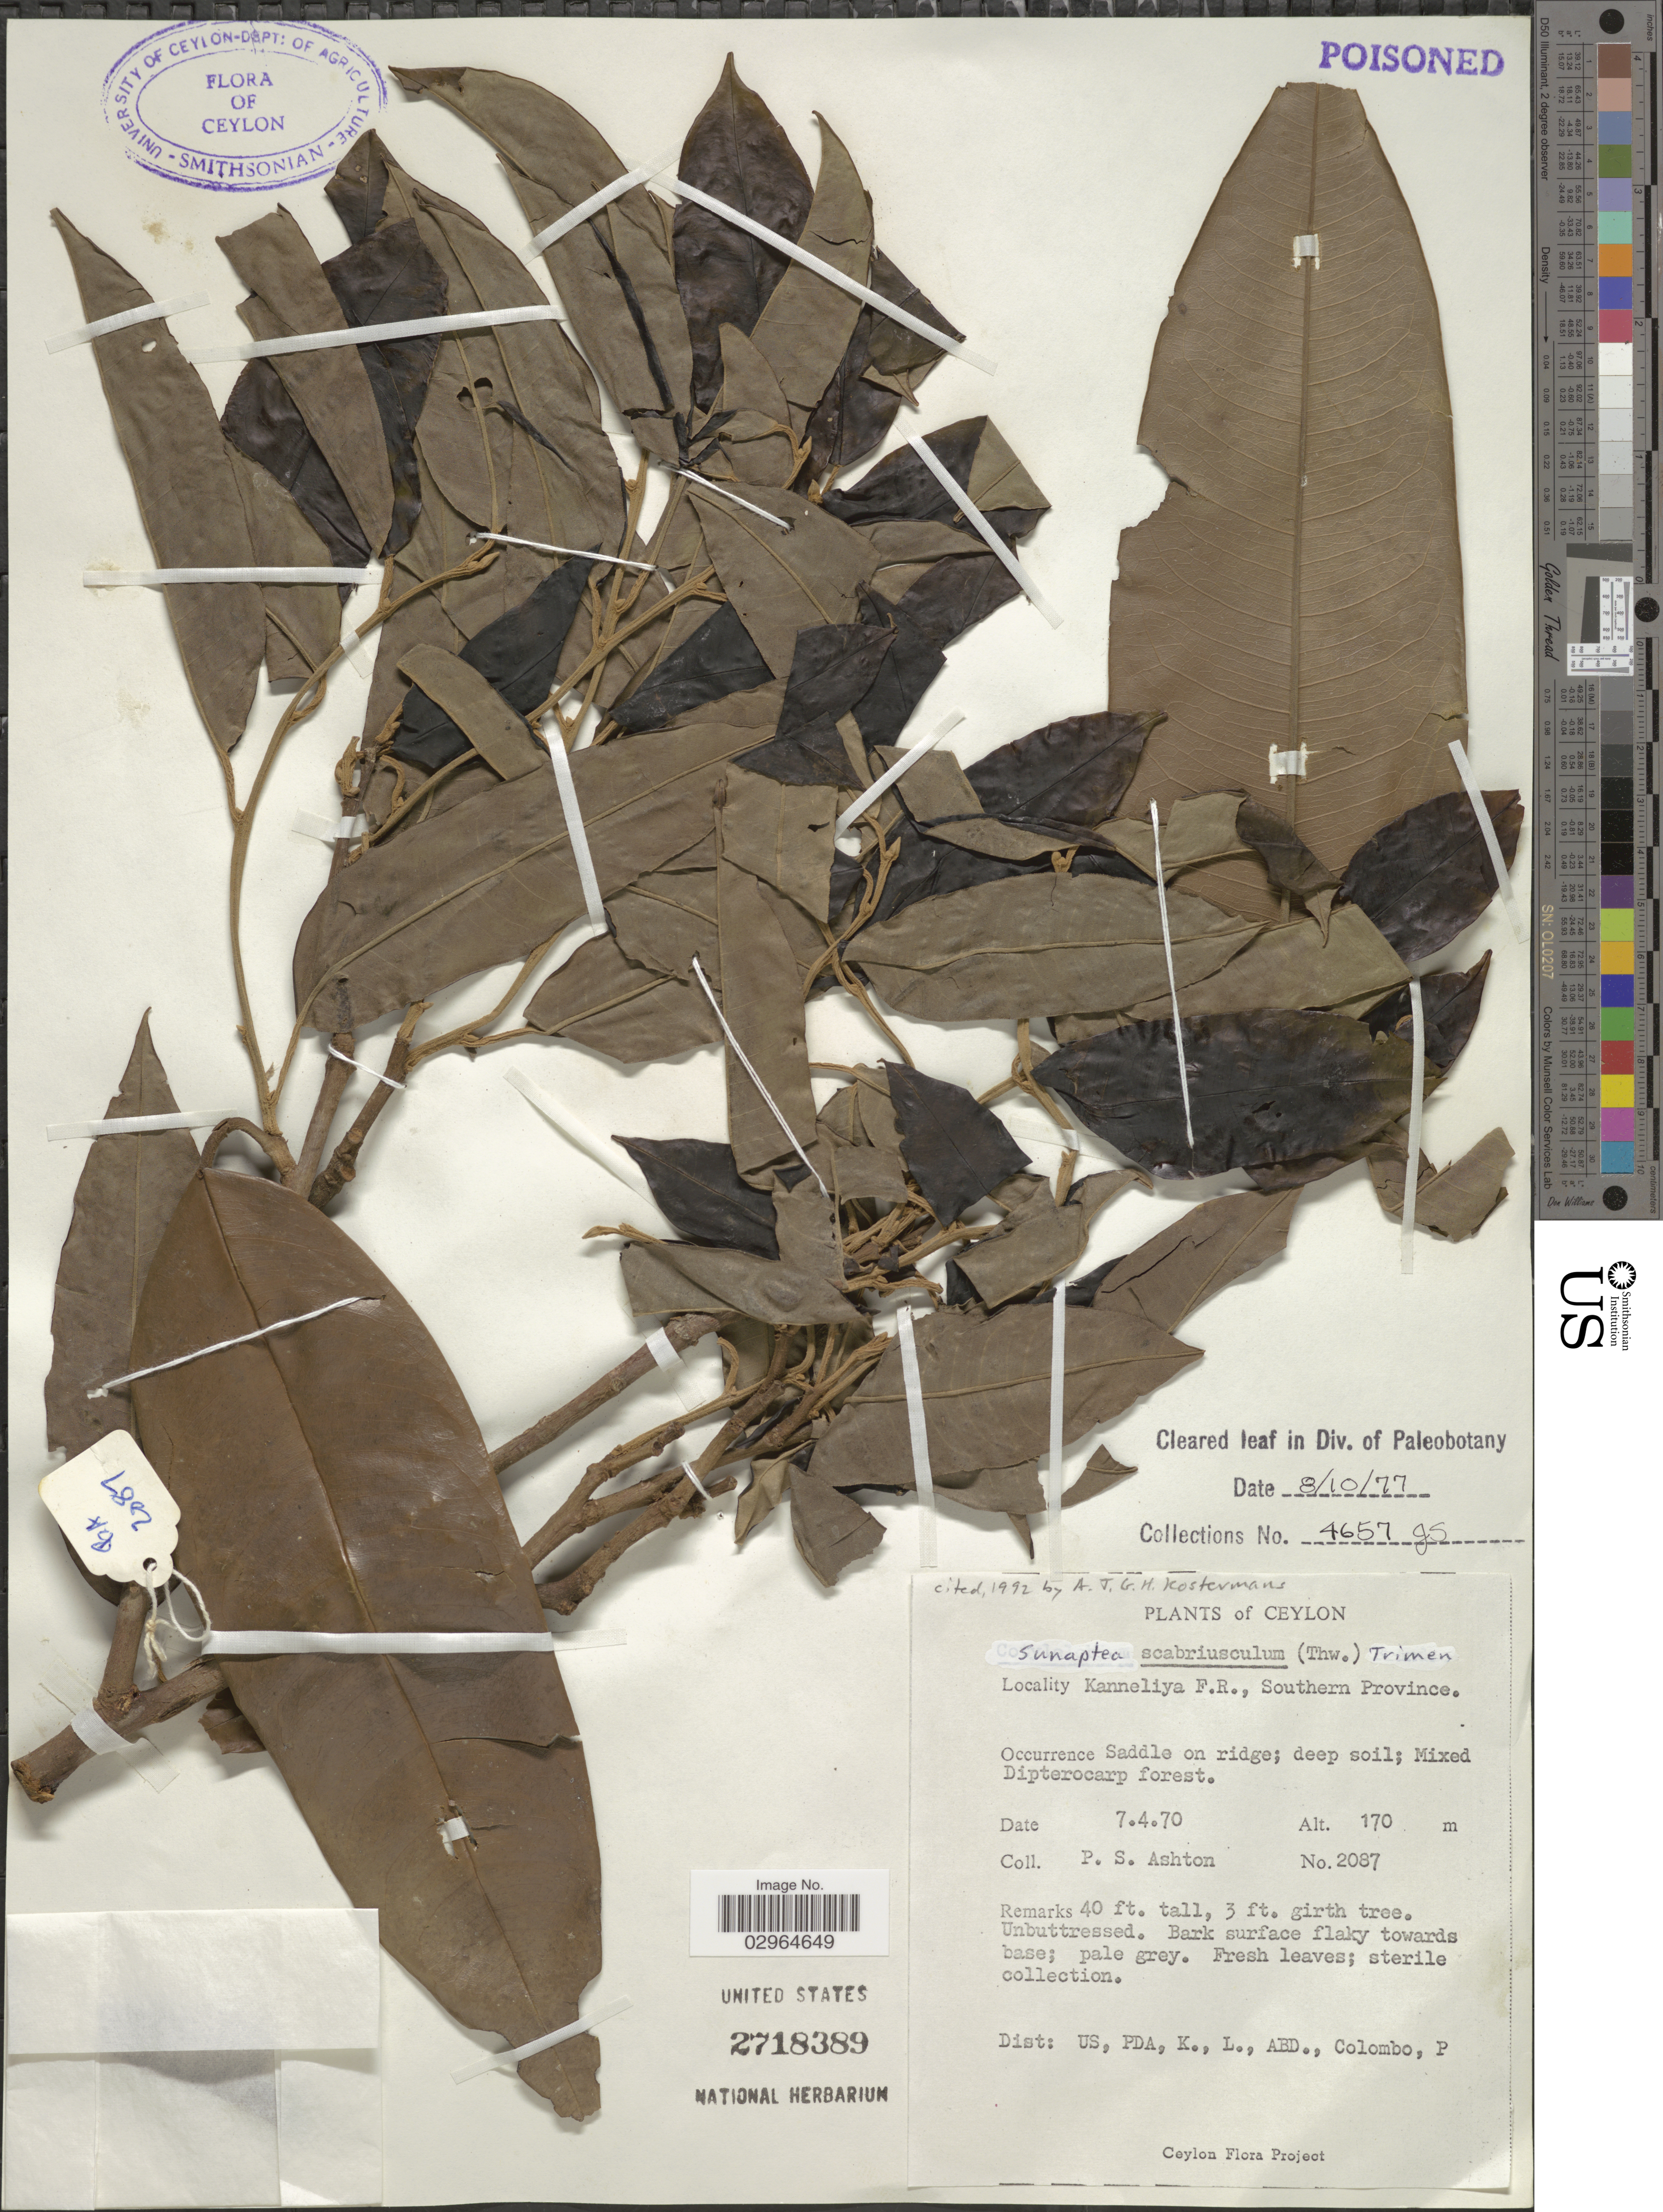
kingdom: Plantae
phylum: Tracheophyta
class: Magnoliopsida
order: Malvales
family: Dipterocarpaceae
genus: Cotylelobium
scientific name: Cotylelobium scabriusculum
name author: Brandis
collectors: P. S. Ashton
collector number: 2087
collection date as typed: Transcribed d/m/y: 7/4/70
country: Sri Lanka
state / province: Southern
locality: Ceylon. Kanneliya F.R.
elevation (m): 170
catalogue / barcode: US 2718389